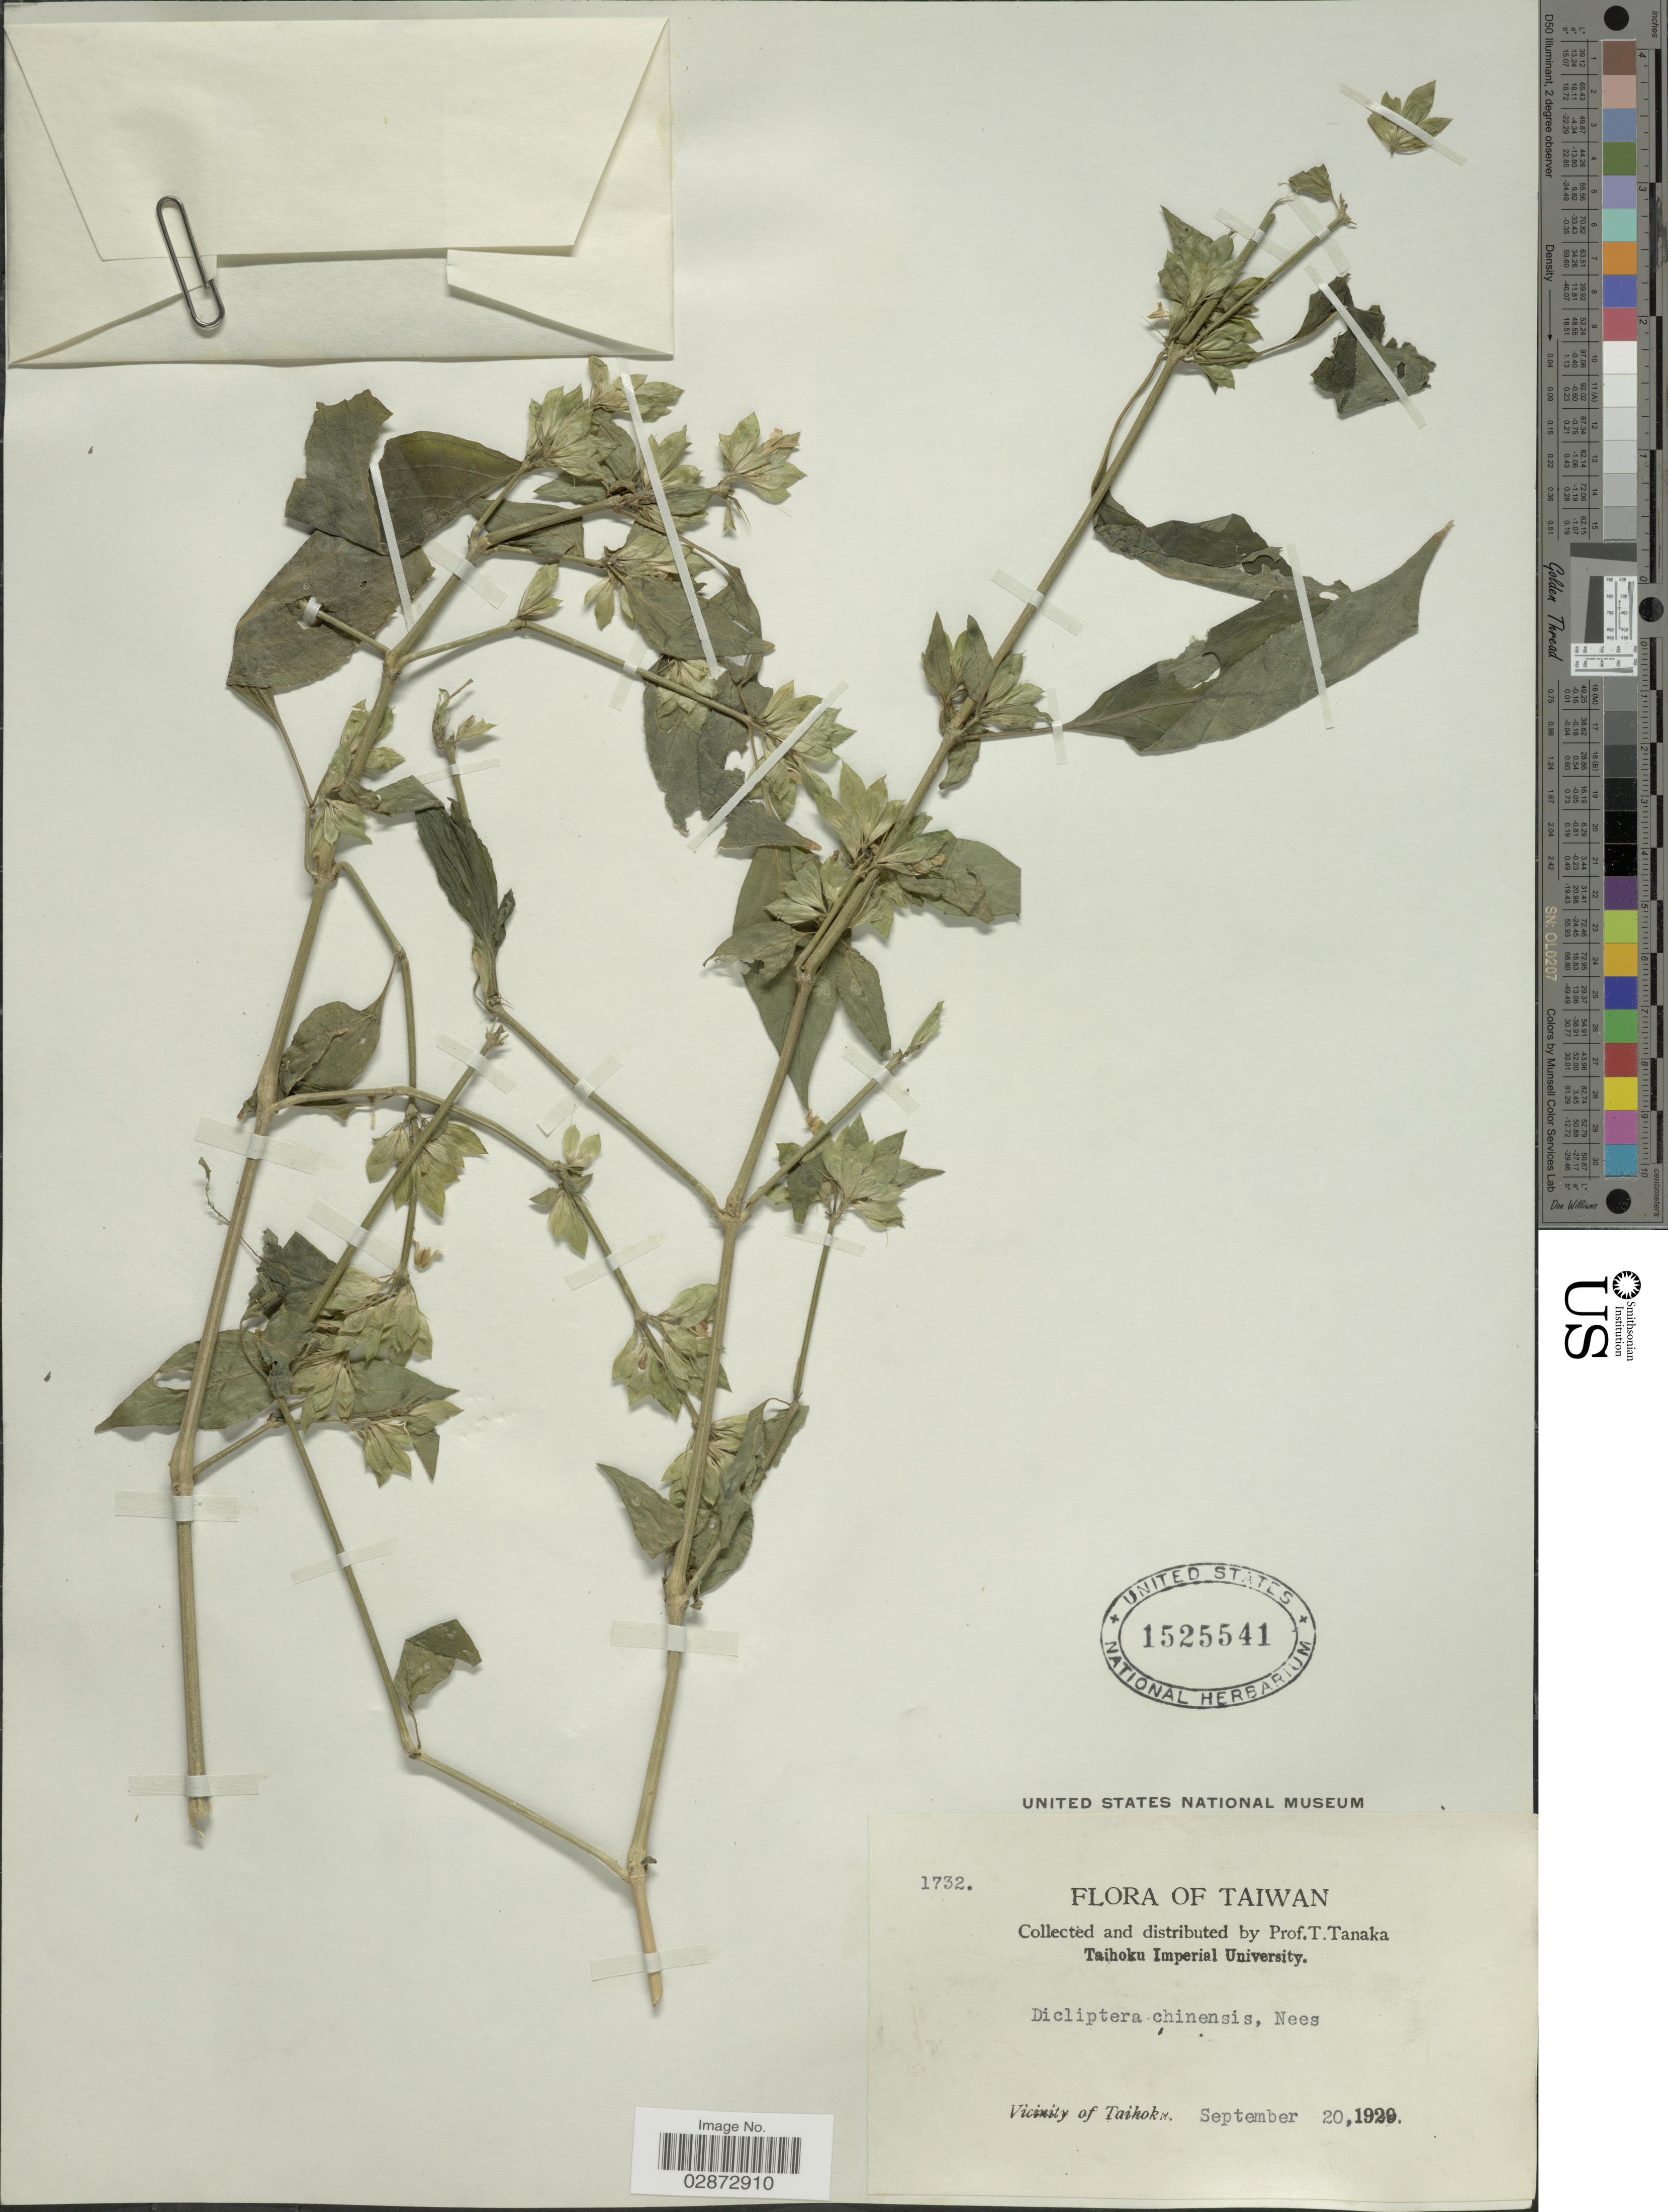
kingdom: Plantae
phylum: Tracheophyta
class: Magnoliopsida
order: Lamiales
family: Acanthaceae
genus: Dicliptera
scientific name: Dicliptera chinensis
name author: (L.) Juss.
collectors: T. Tanaka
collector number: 1732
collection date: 1929-09-20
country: Taiwan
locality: Vicinity of Taihoku.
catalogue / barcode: US 1525541